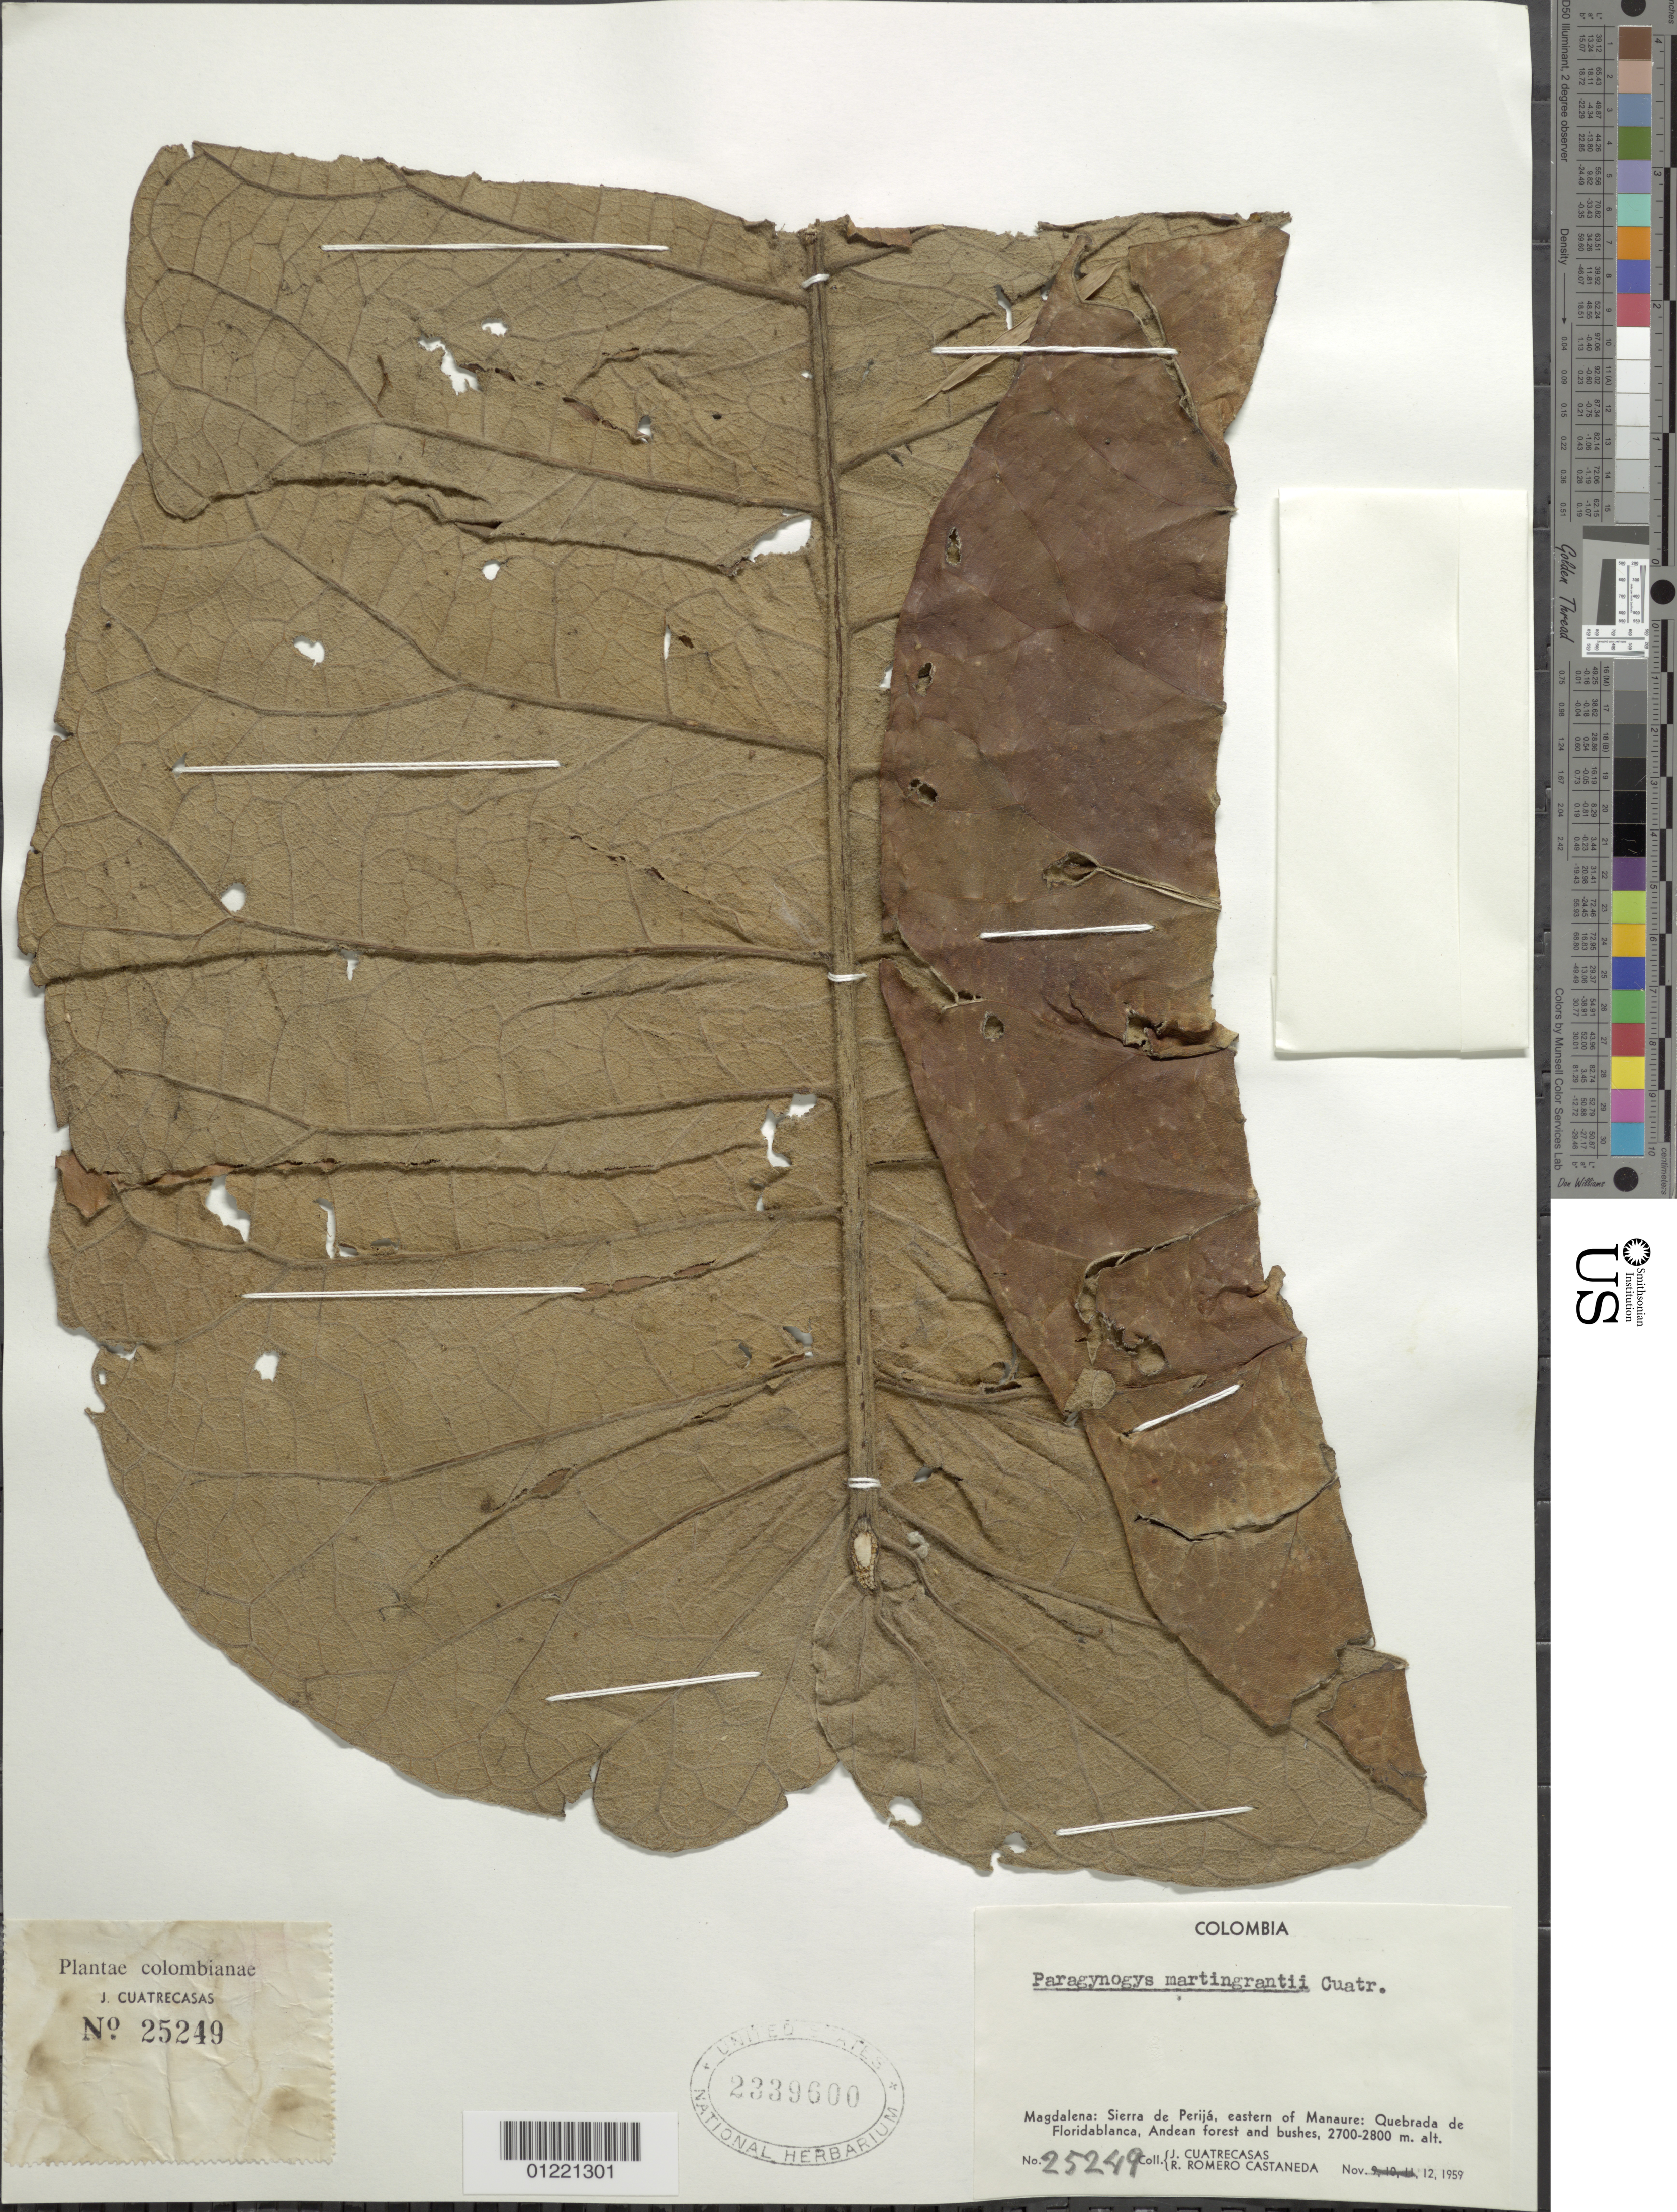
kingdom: Plantae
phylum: Tracheophyta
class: Magnoliopsida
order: Asterales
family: Asteraceae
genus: Paragynoxys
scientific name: Paragynoxys martingrantii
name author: Cuatrec.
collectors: J. Cuatrecasas & R. Romero Castañeda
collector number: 25249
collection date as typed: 12 Nov 1959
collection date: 1959-11-12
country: Colombia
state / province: Magdalena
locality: Sierra de Perija, E of Manaure. Quebrada de Floridablanca,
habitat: Andean forest and bushes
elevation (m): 2700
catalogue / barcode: US 2339600